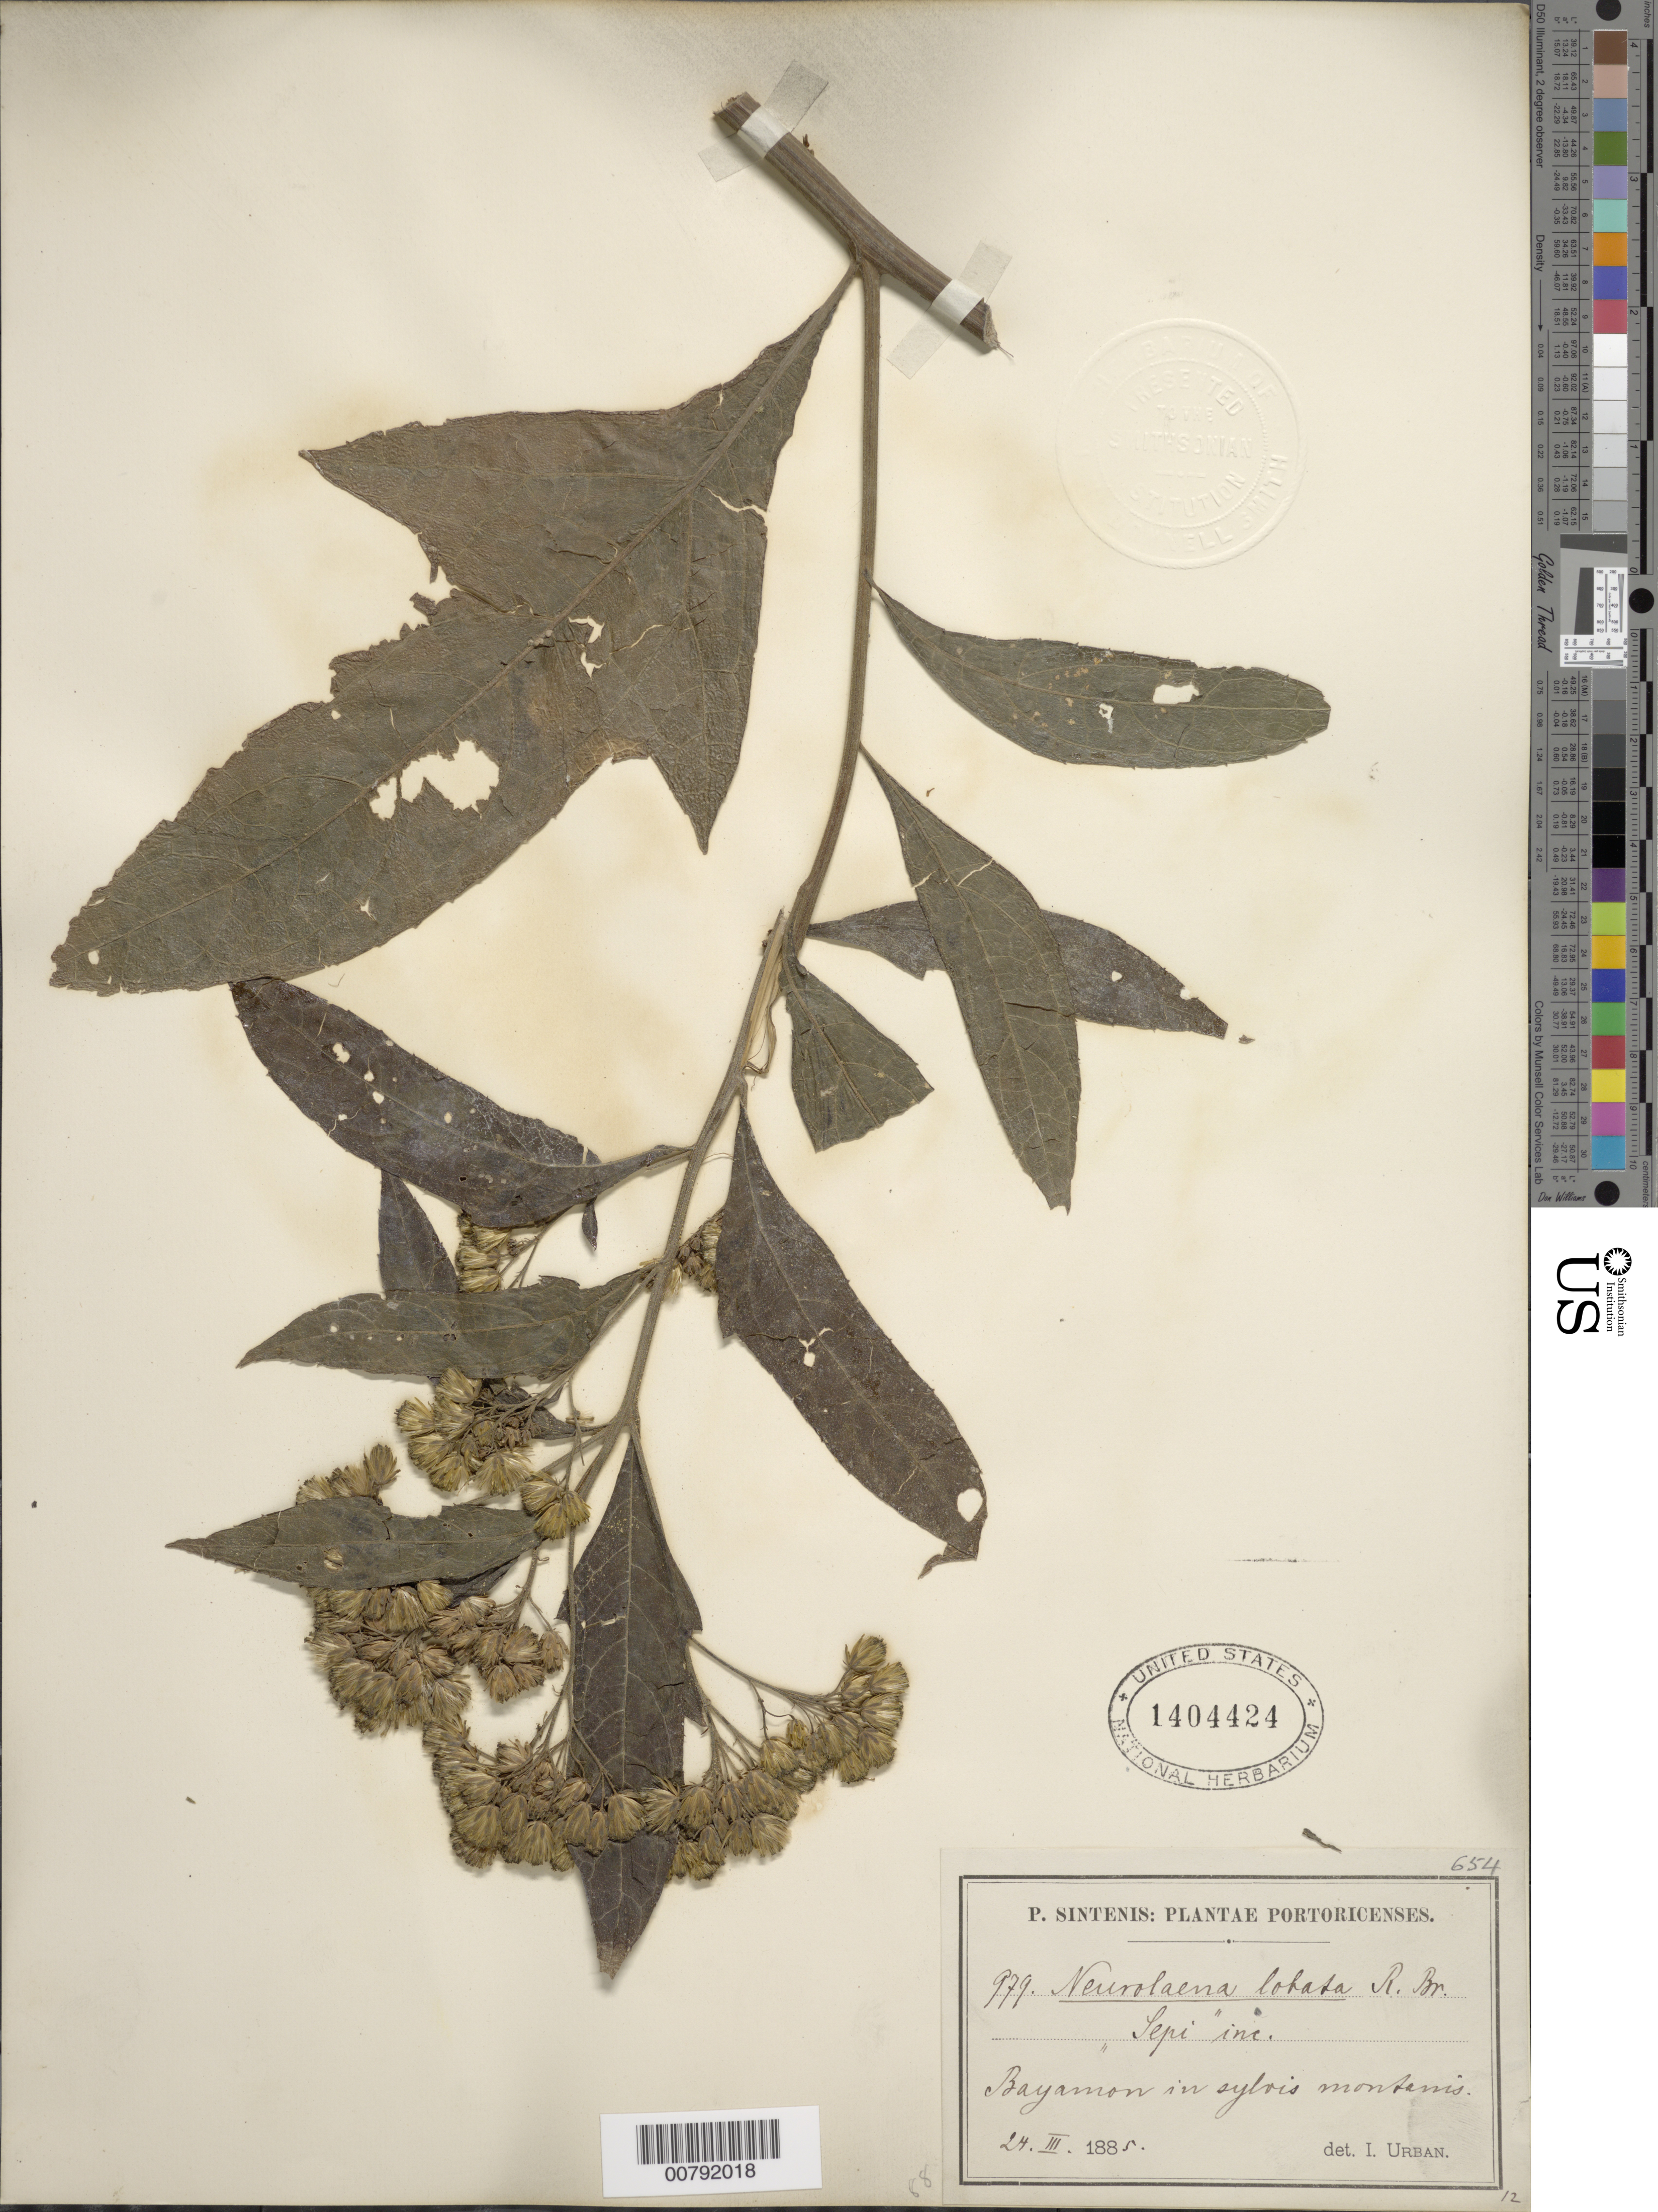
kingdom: Plantae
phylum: Tracheophyta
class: Magnoliopsida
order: Asterales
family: Asteraceae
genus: Neurolaena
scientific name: Neurolaena lobata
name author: (L.) R. Br. ex Cass.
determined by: Urban, Ignatz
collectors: P. Sintenis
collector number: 979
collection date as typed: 24 Mar 1885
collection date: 1885-03-24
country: Puerto Rico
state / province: Bayamón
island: Puerto Rico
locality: Bayamon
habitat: Sylvis montanis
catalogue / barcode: US 1404424